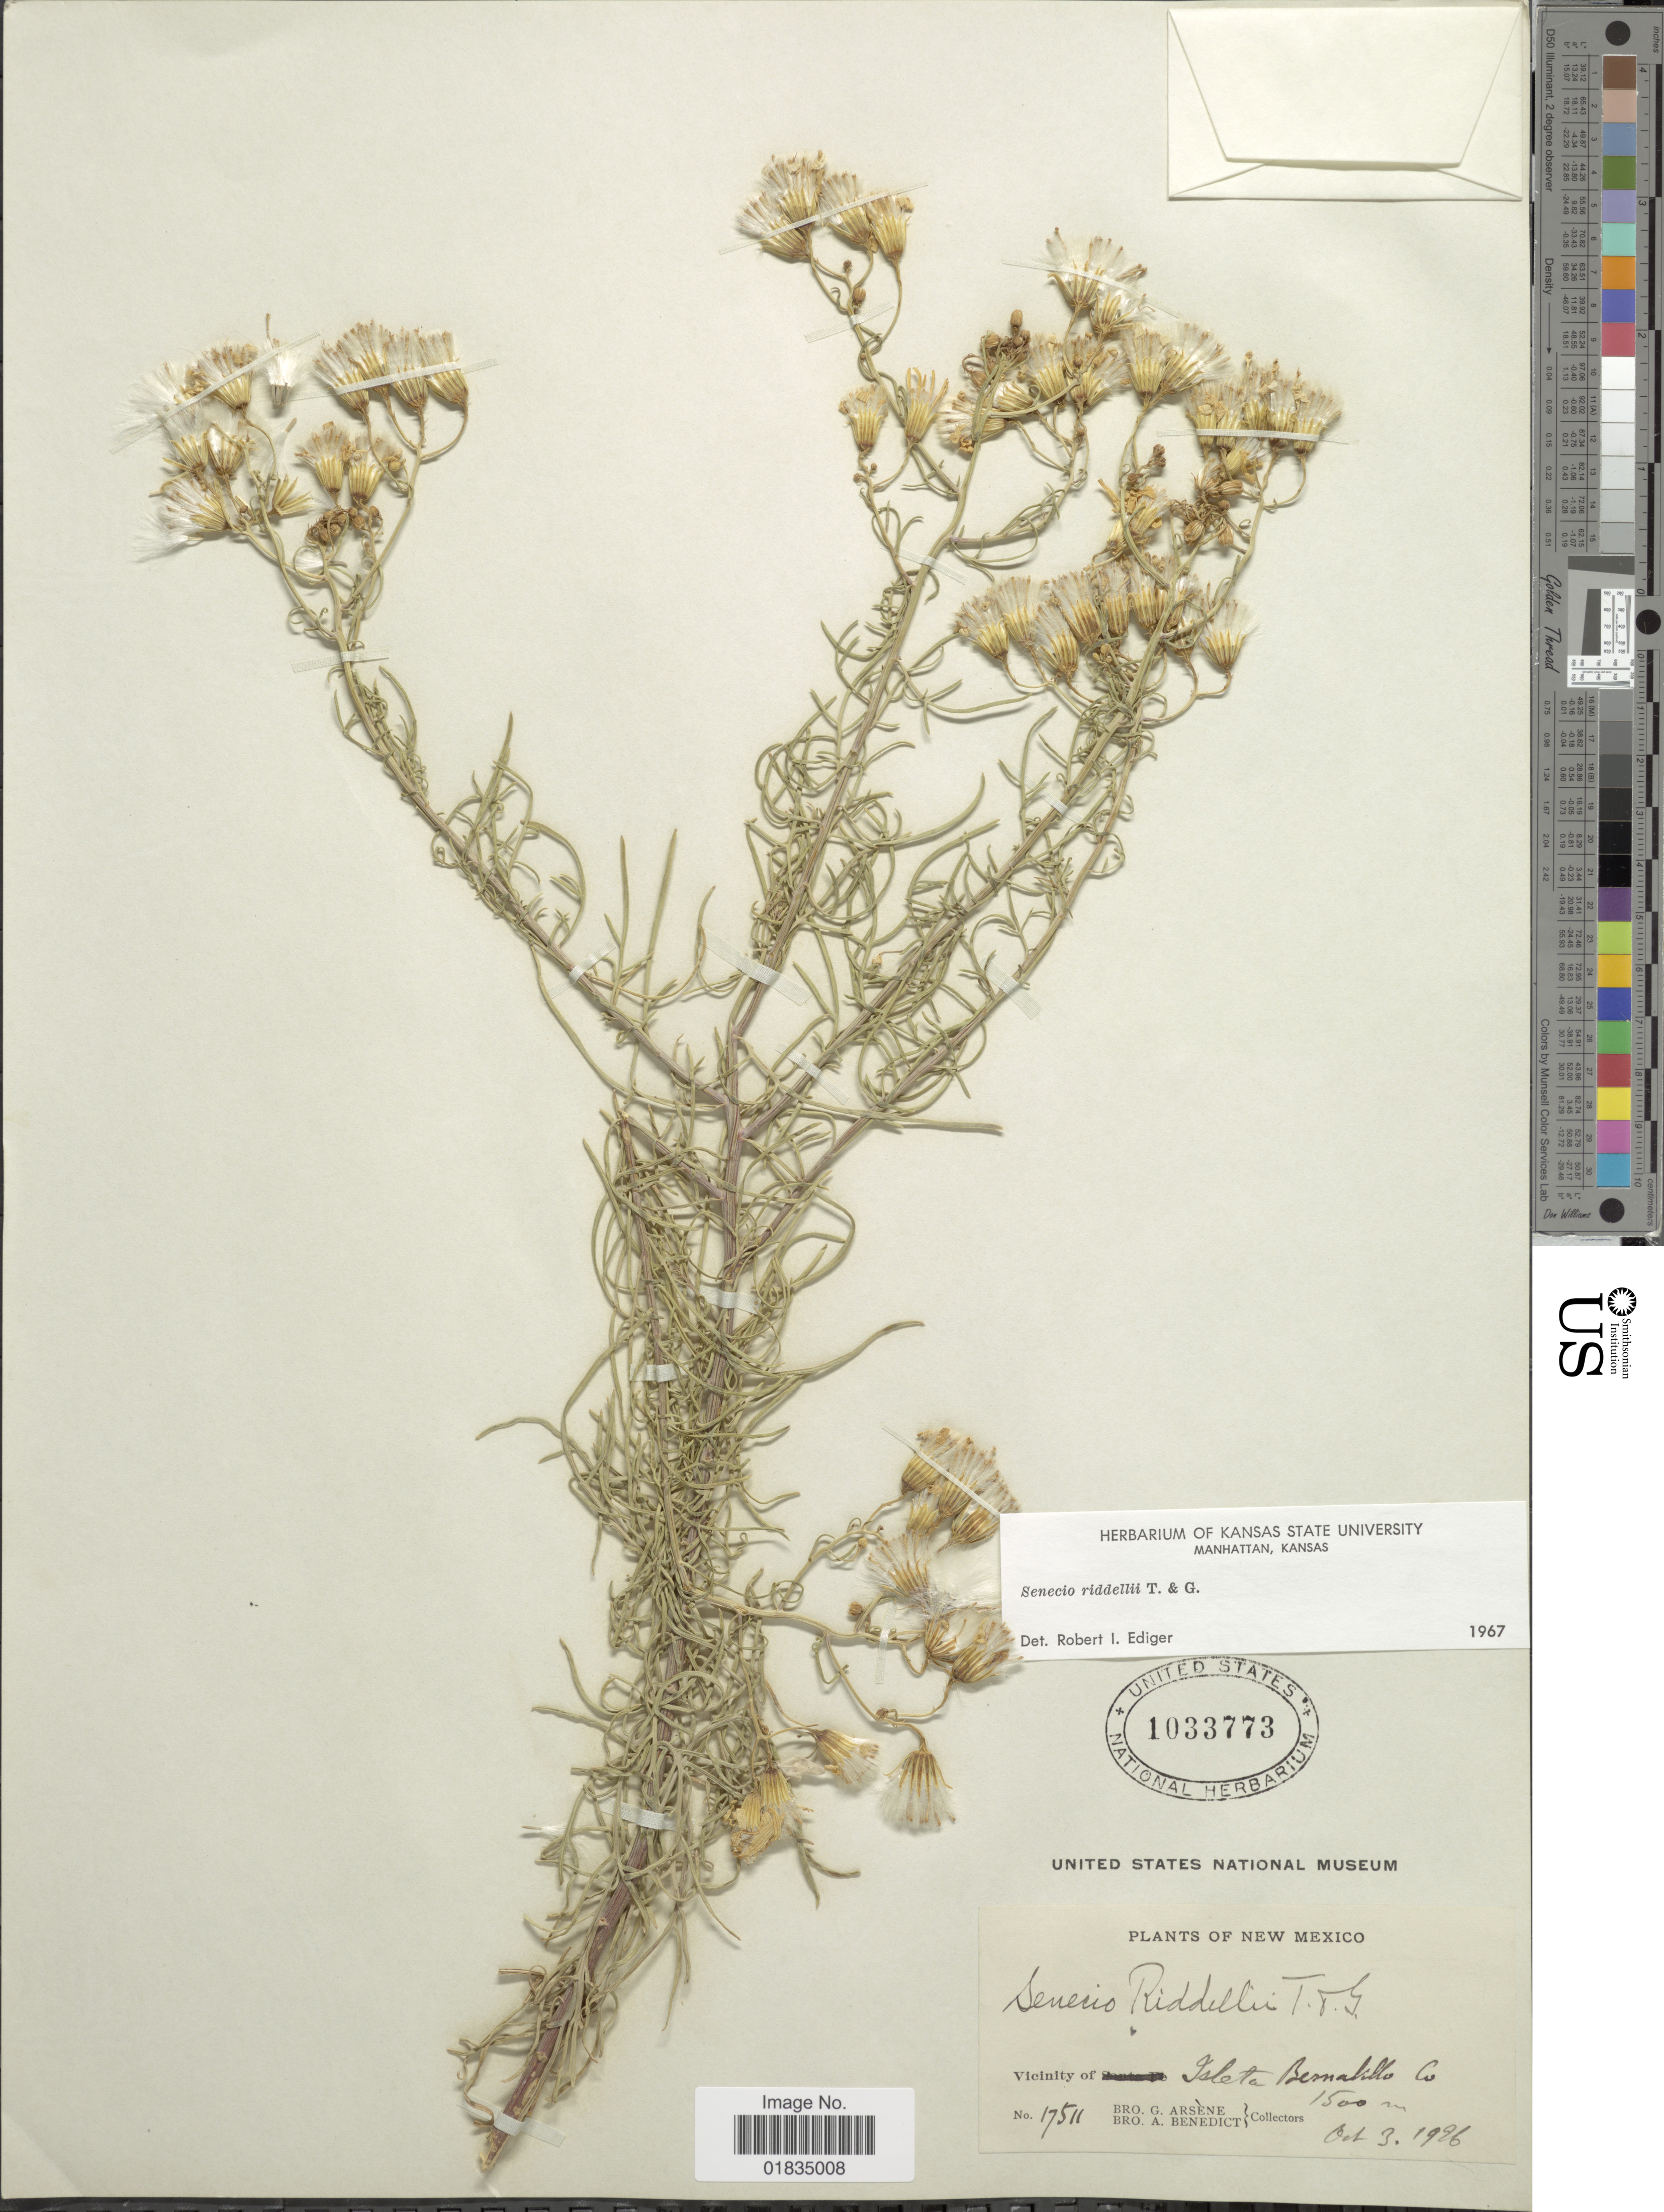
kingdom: Plantae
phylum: Tracheophyta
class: Magnoliopsida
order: Asterales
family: Asteraceae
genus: Senecio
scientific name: Senecio riddellii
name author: Torr. & A. Gray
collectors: Bro. G. Arsène & Bro. A. Benedict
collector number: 17511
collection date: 1926-10-03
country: United States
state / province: New Mexico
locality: Vicinity of Isleta Bernadillo Co.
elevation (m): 1500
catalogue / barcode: US 1033773